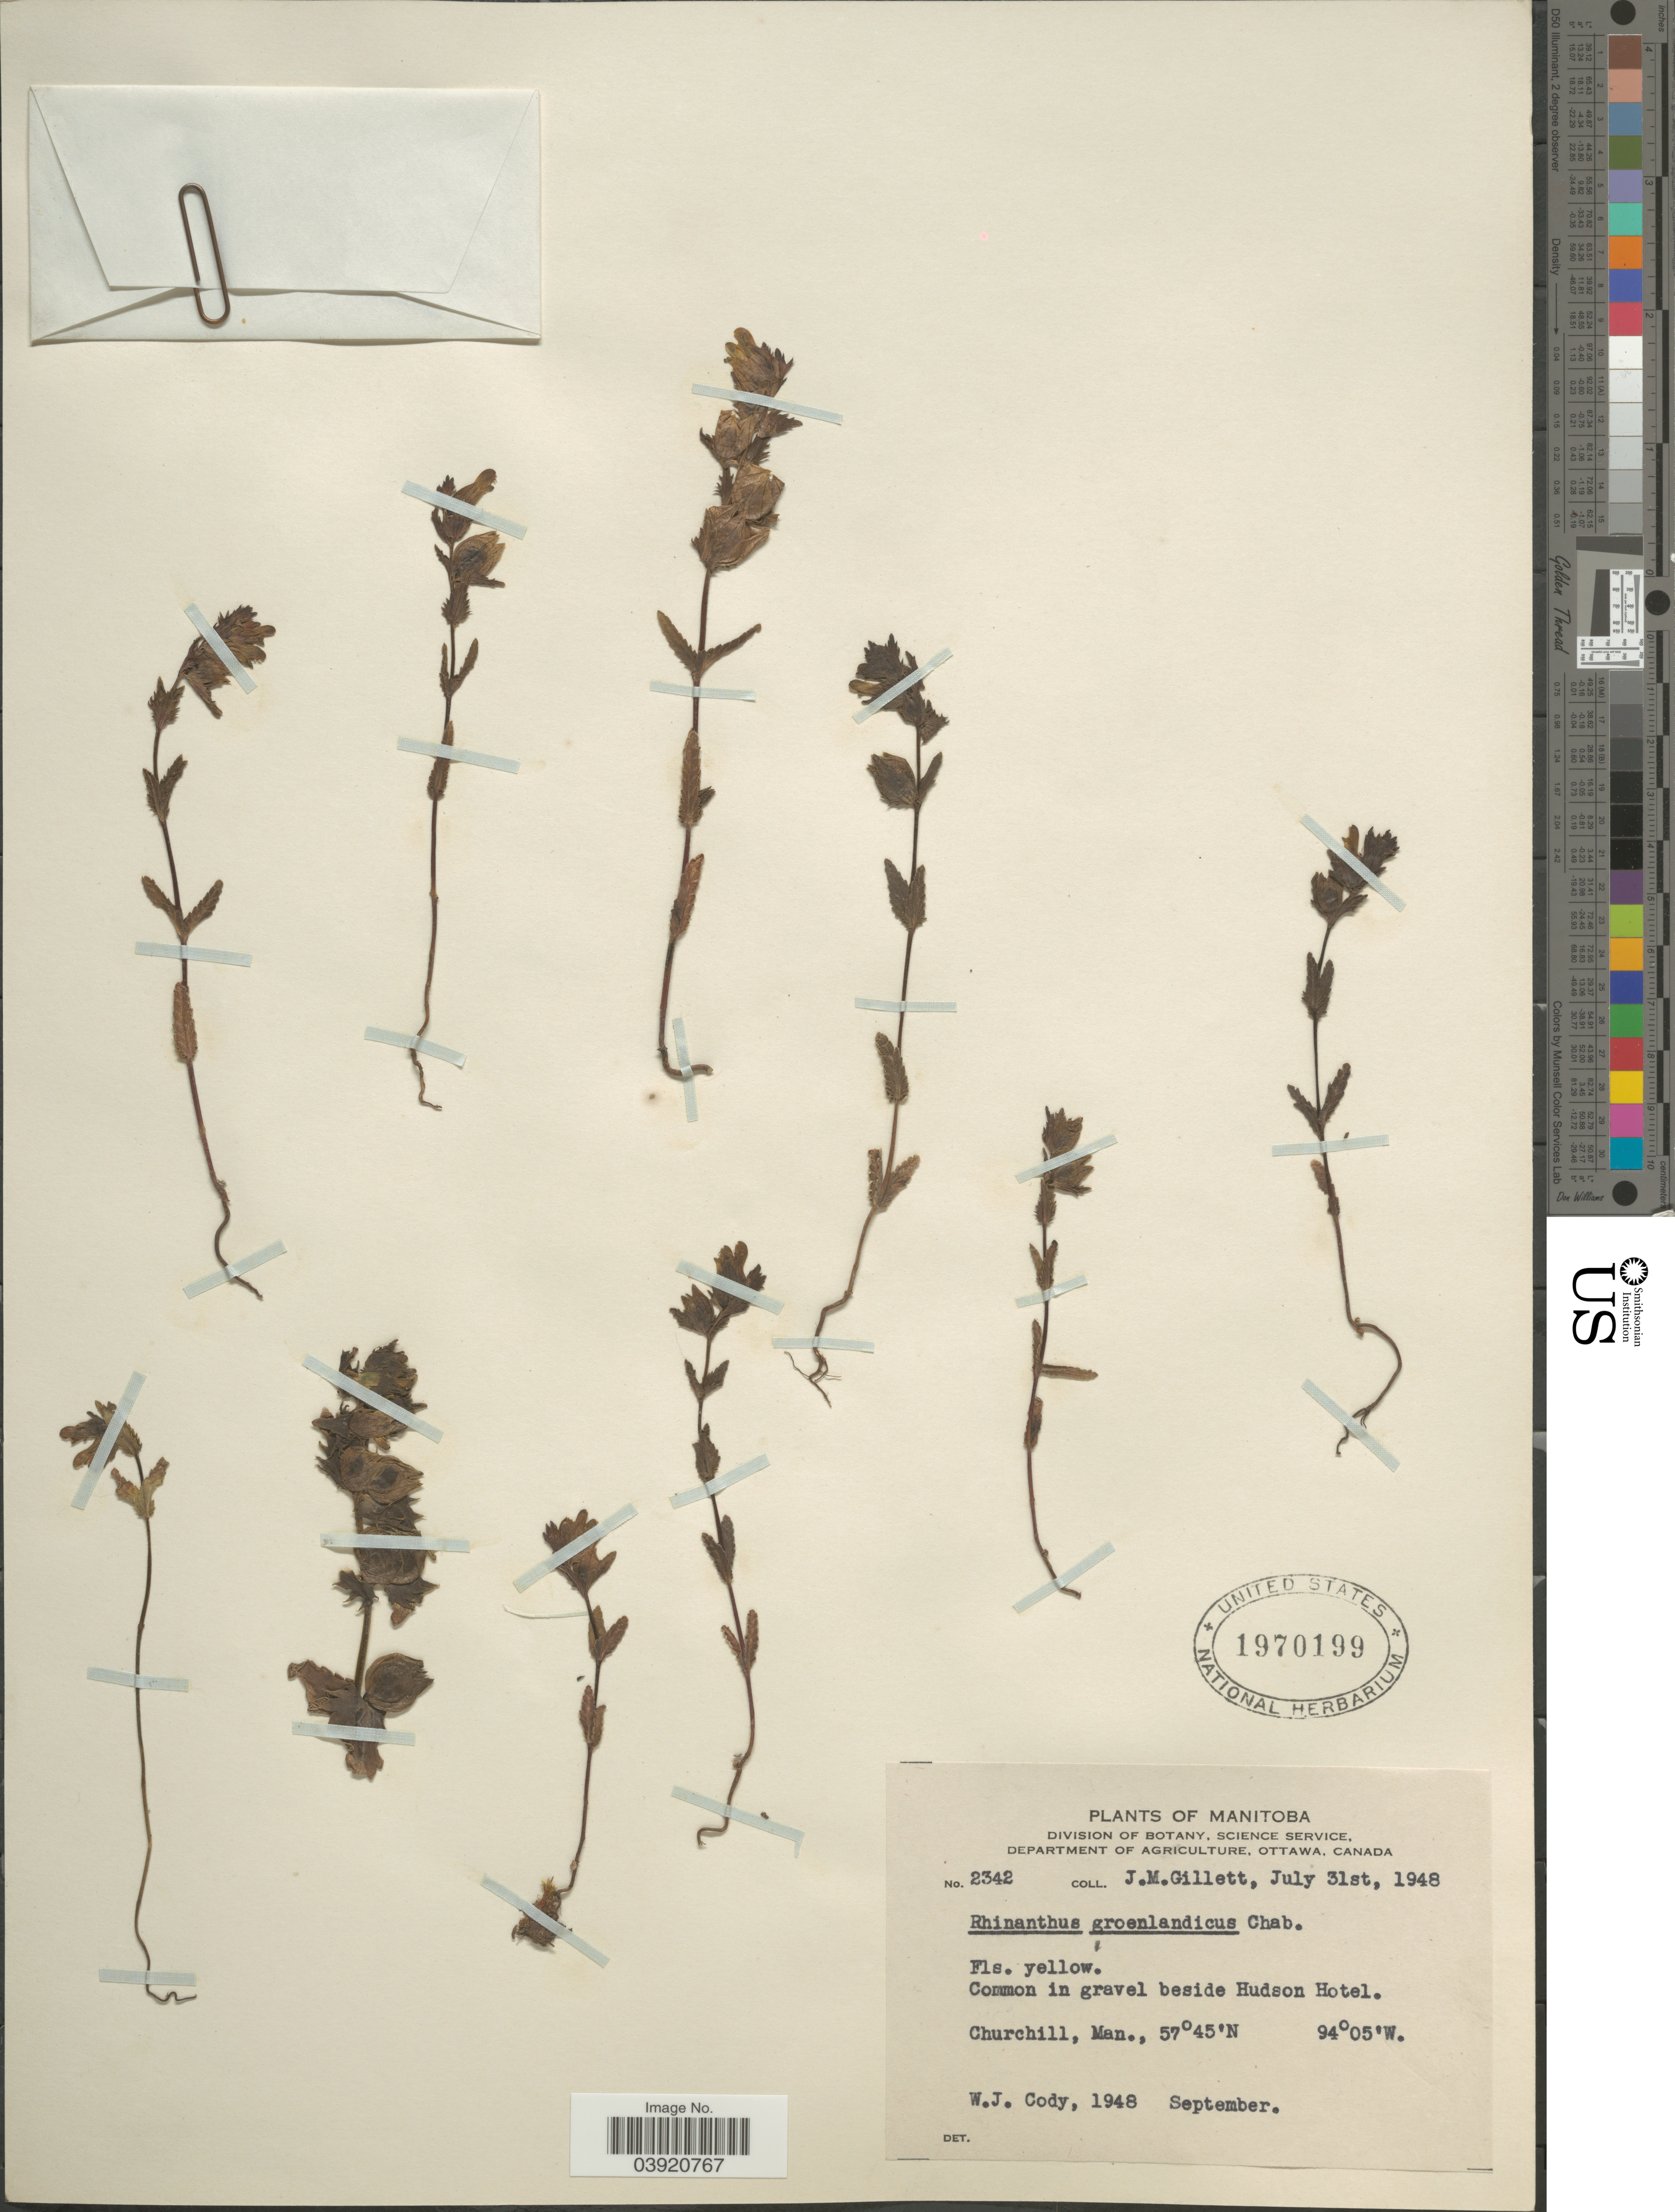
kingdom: Plantae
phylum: Tracheophyta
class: Magnoliopsida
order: Lamiales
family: Orobanchaceae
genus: Rhinanthus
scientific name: Rhinanthus groenlandicus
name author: Chabert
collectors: J. M. Gillett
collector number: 2342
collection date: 1948-07-31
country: Canada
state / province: Manitoba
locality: Beside Hudson Hotel. Churchill, Man.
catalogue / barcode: US 1970199